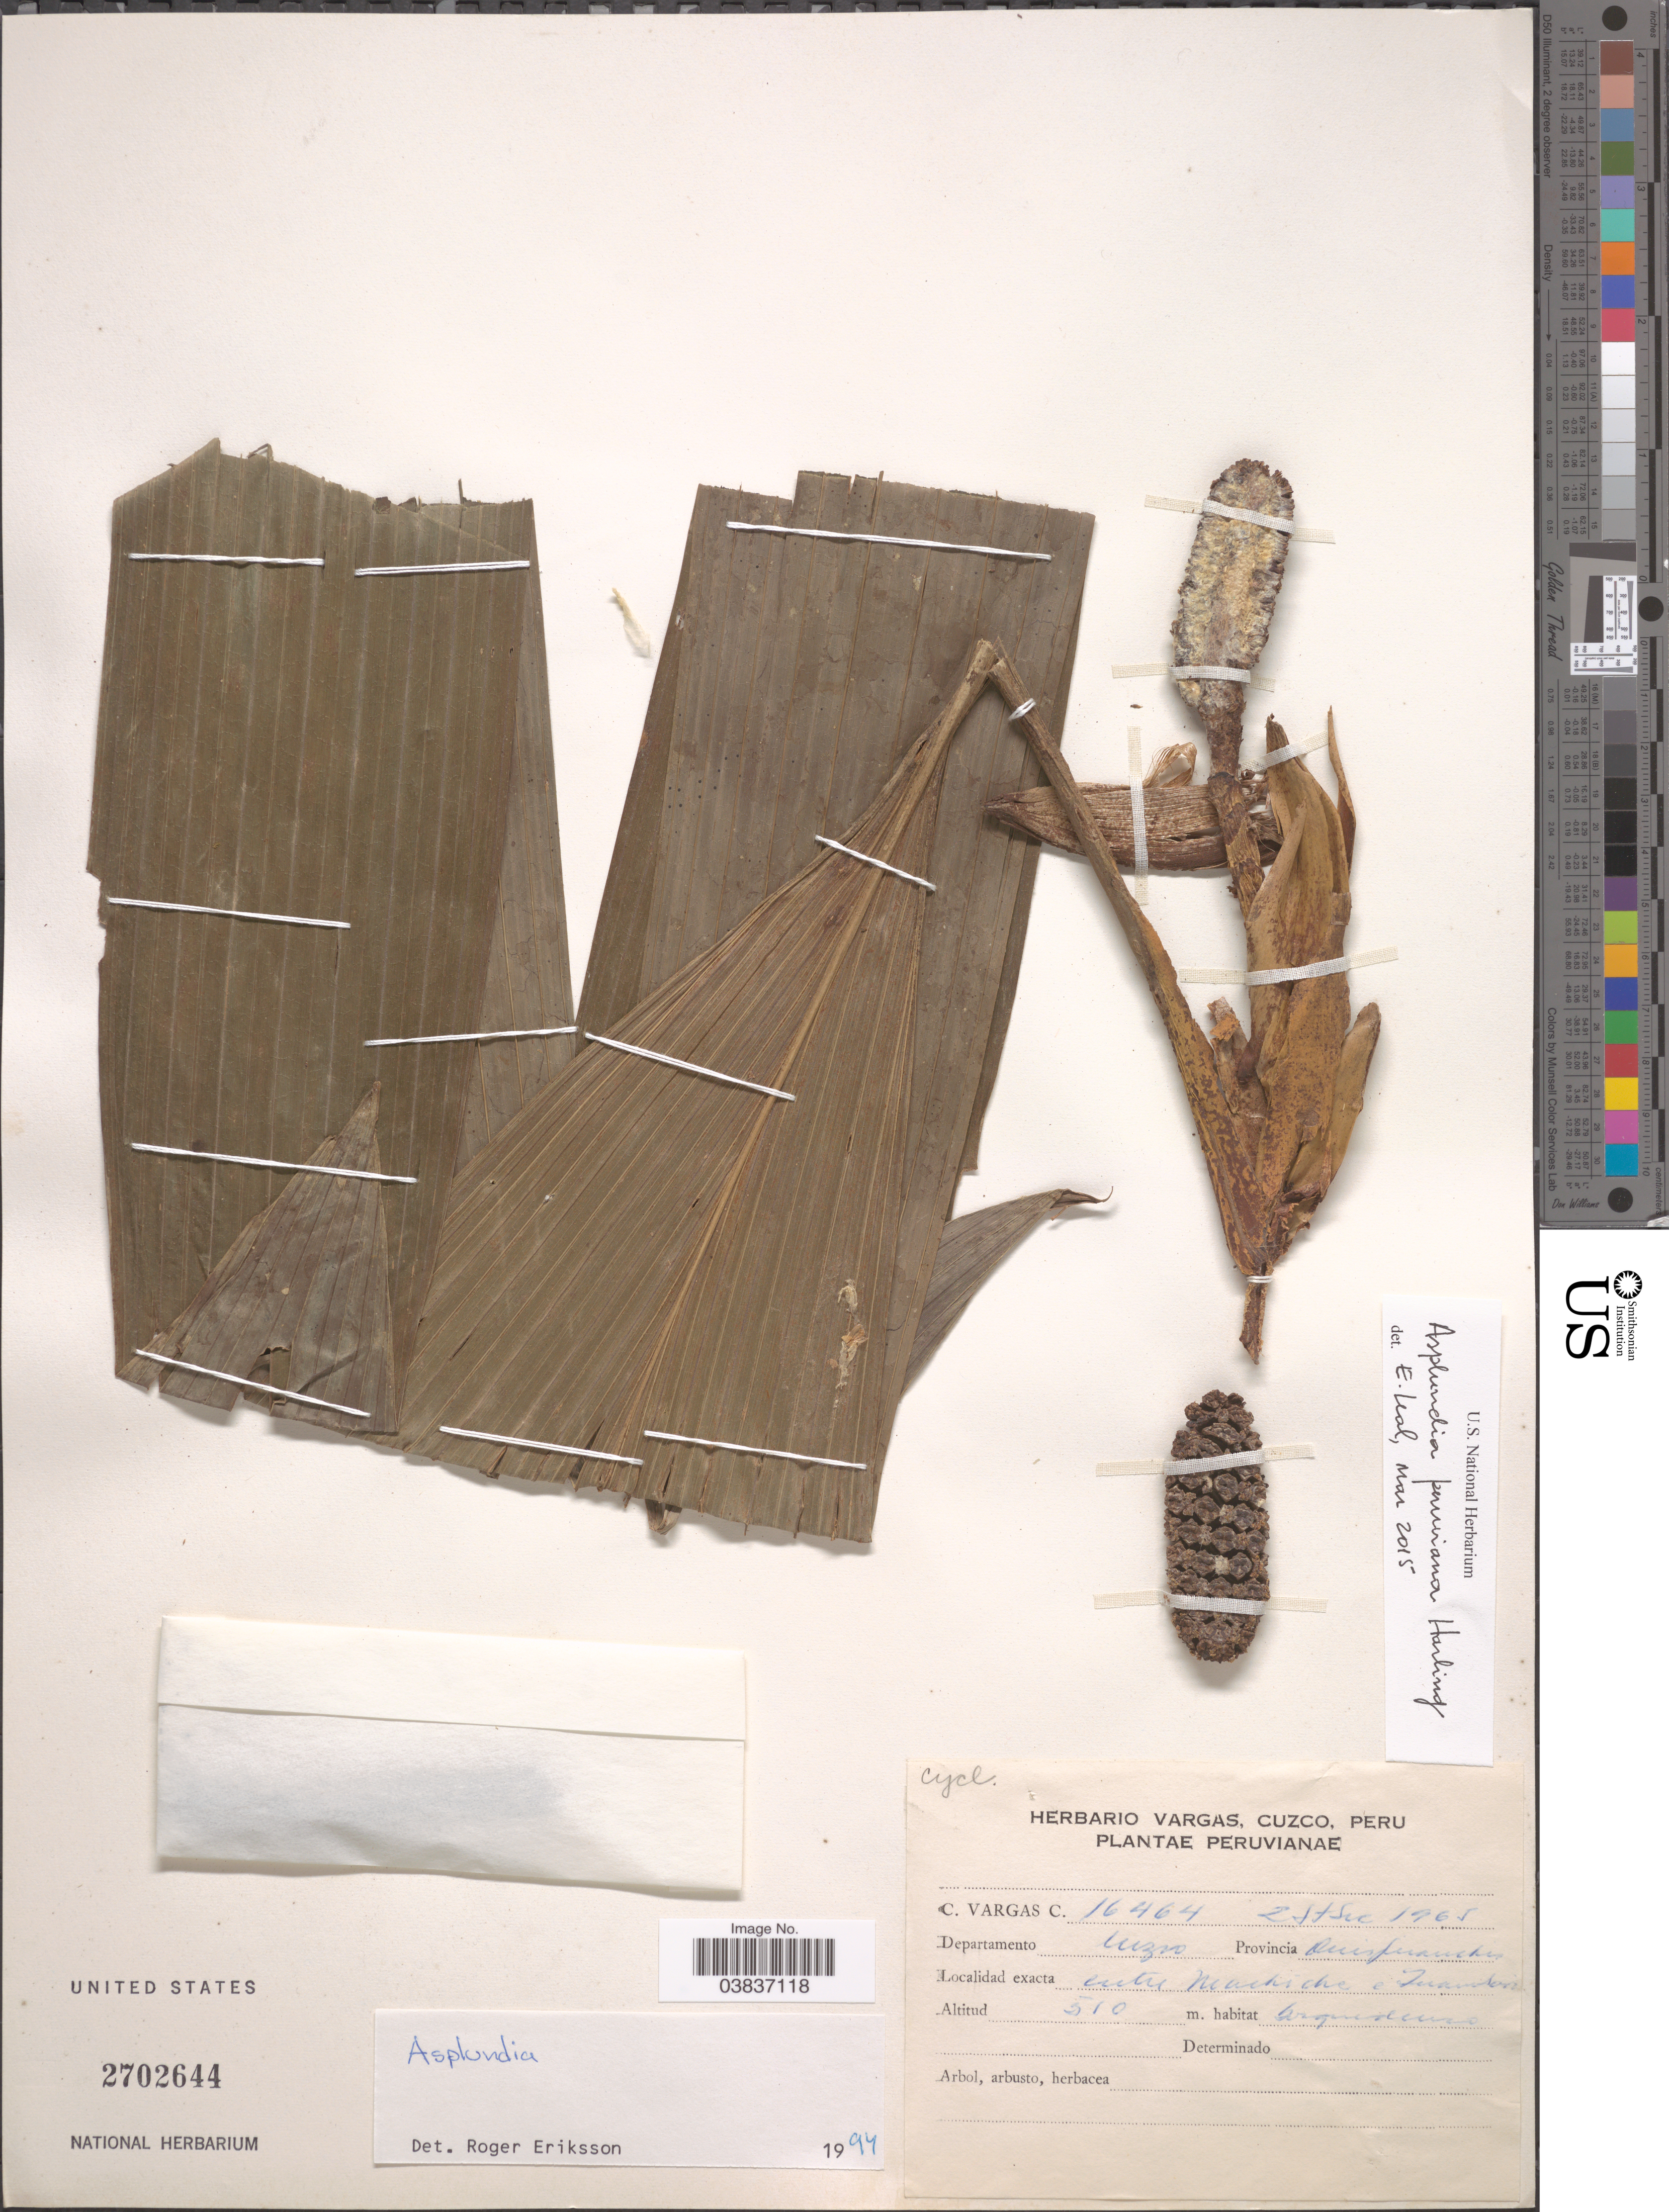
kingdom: Plantae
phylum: Tracheophyta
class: Liliopsida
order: Pandanales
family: Cyclanthaceae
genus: Asplundia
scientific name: Asplundia peruviana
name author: Harling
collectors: C. Vargas Calderón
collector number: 16464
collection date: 1965-12-28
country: Peru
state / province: Cusco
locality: Departamento Cuzco. Provincia Quispicanchi. Entre Machiche e Inambari.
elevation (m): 510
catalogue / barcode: US 2702644